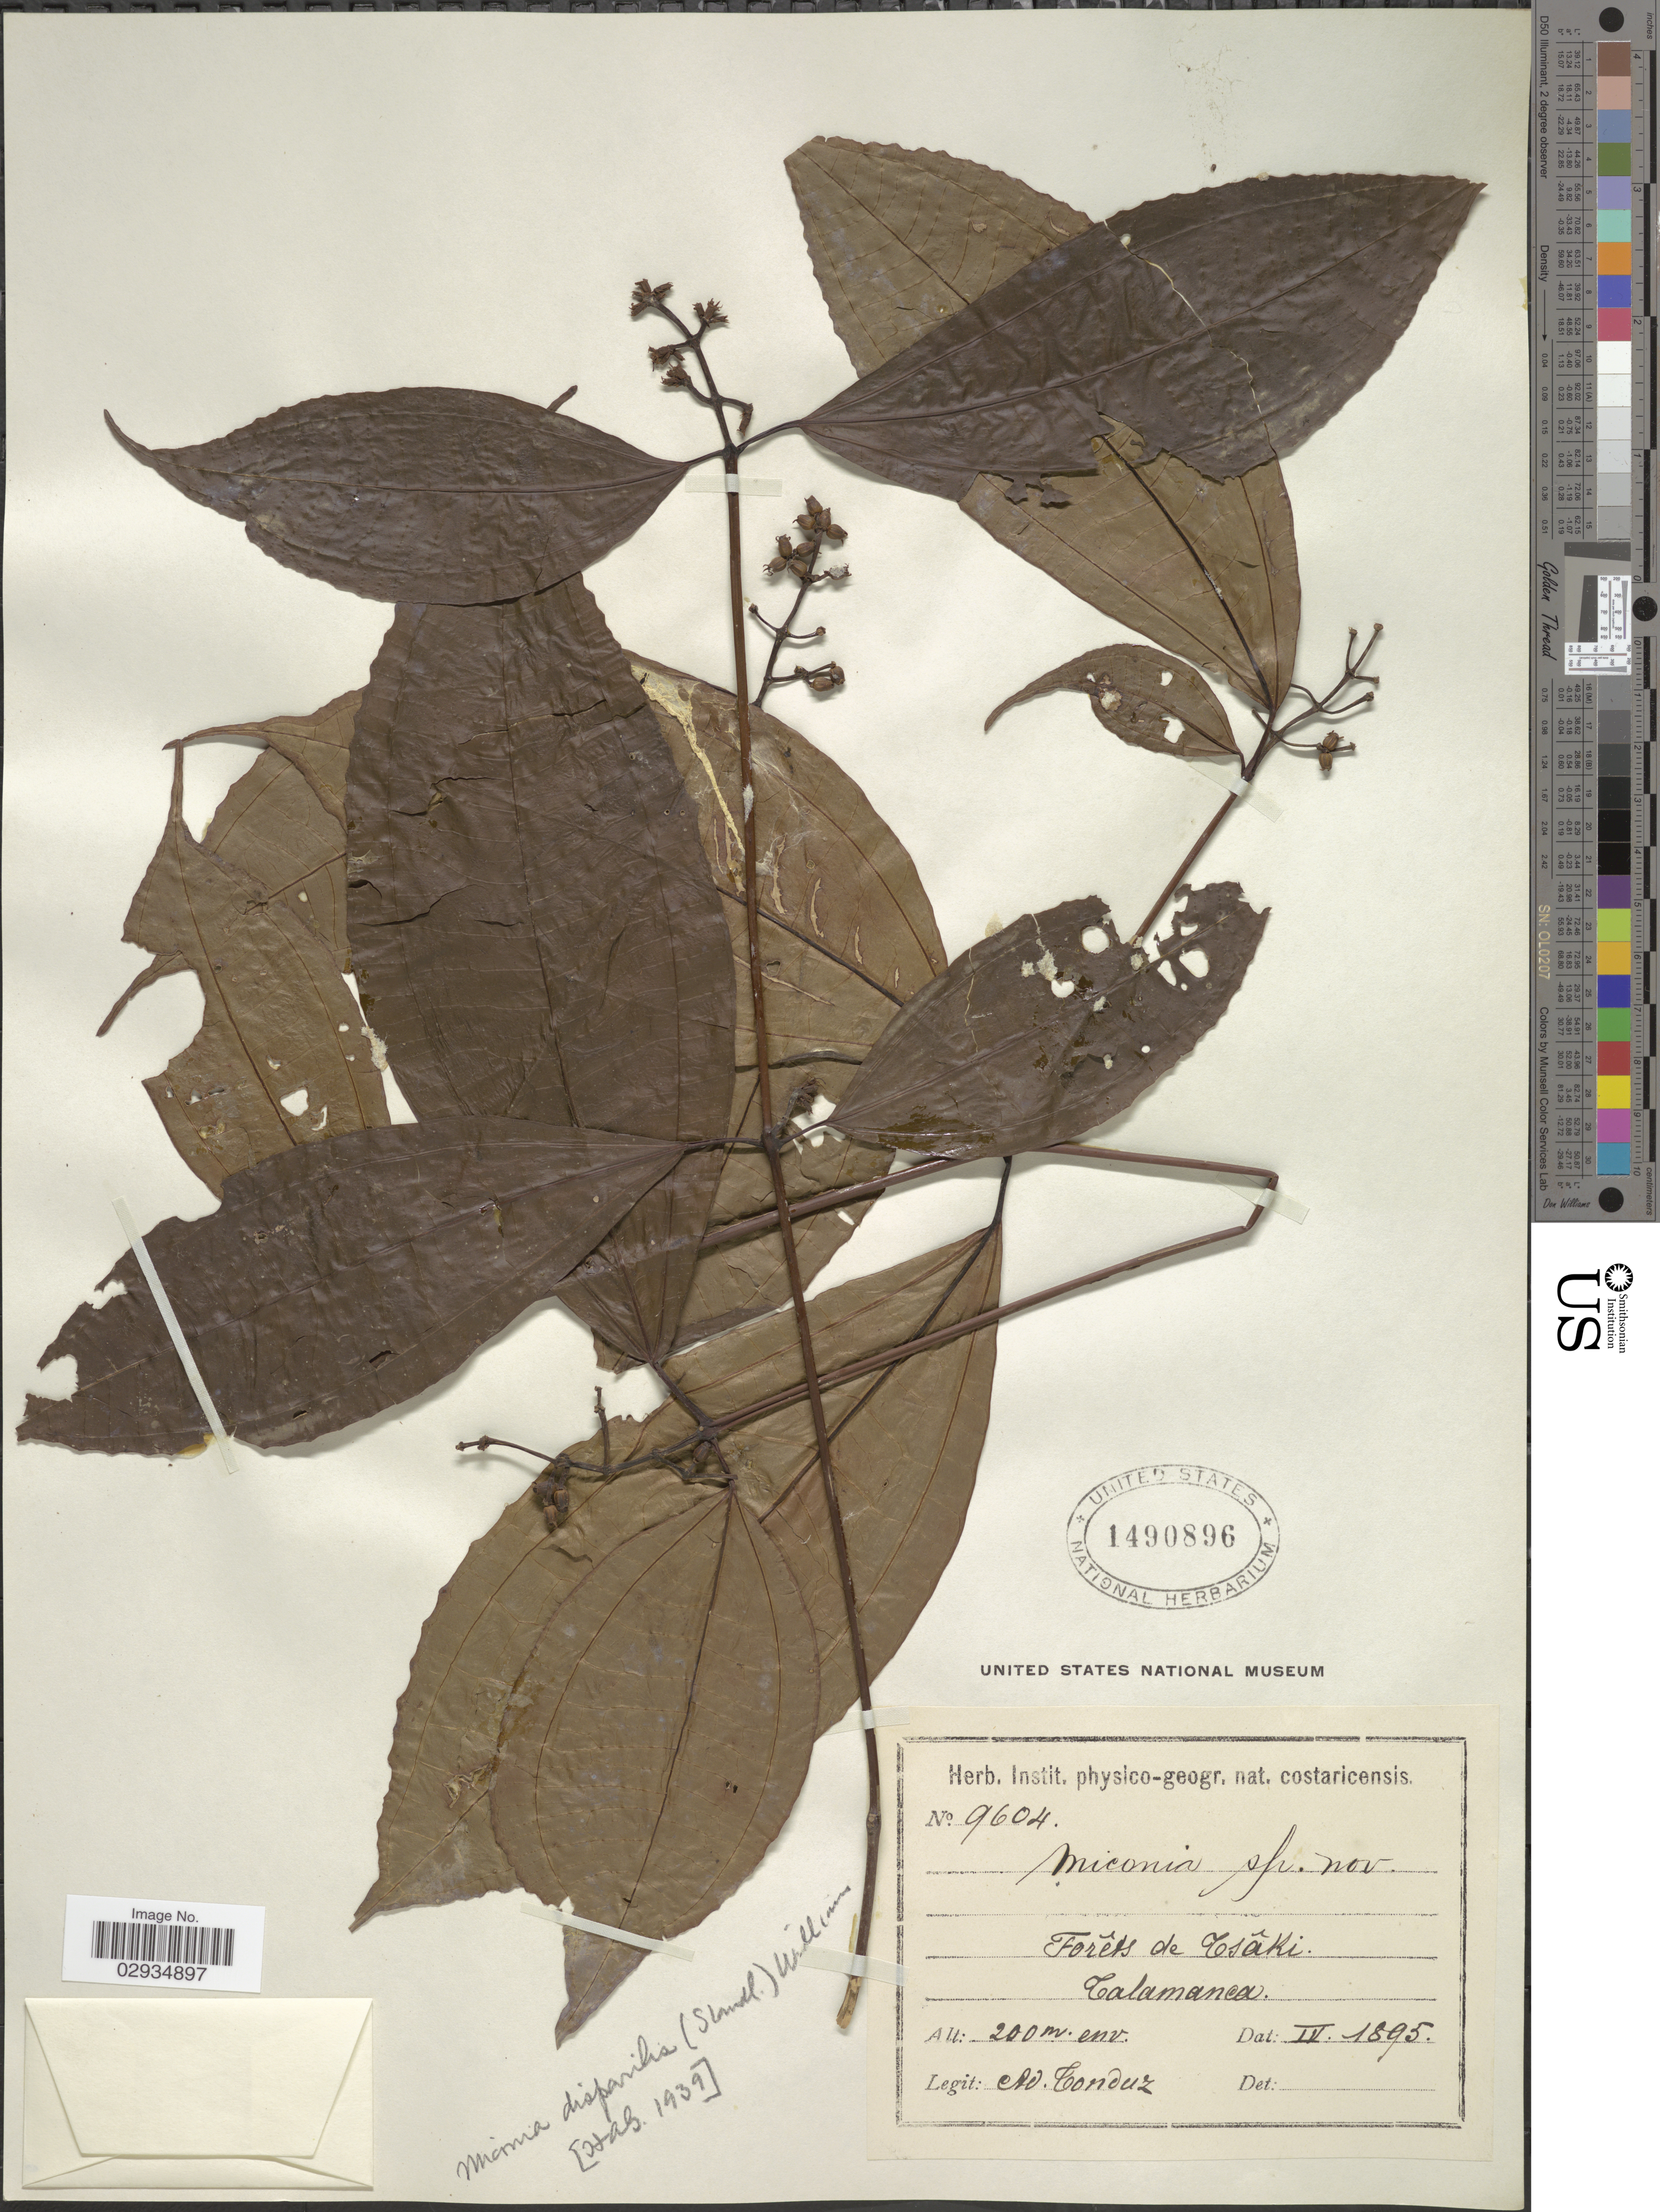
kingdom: Plantae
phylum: Tracheophyta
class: Magnoliopsida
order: Myrtales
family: Melastomataceae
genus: Miconia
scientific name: Miconia lateriflora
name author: Cogn.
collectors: A. Tonduz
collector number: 9604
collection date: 1895-04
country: Costa Rica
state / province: Limón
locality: Forêts de Tsâki. Talamanca.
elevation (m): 200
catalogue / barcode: US 1490896